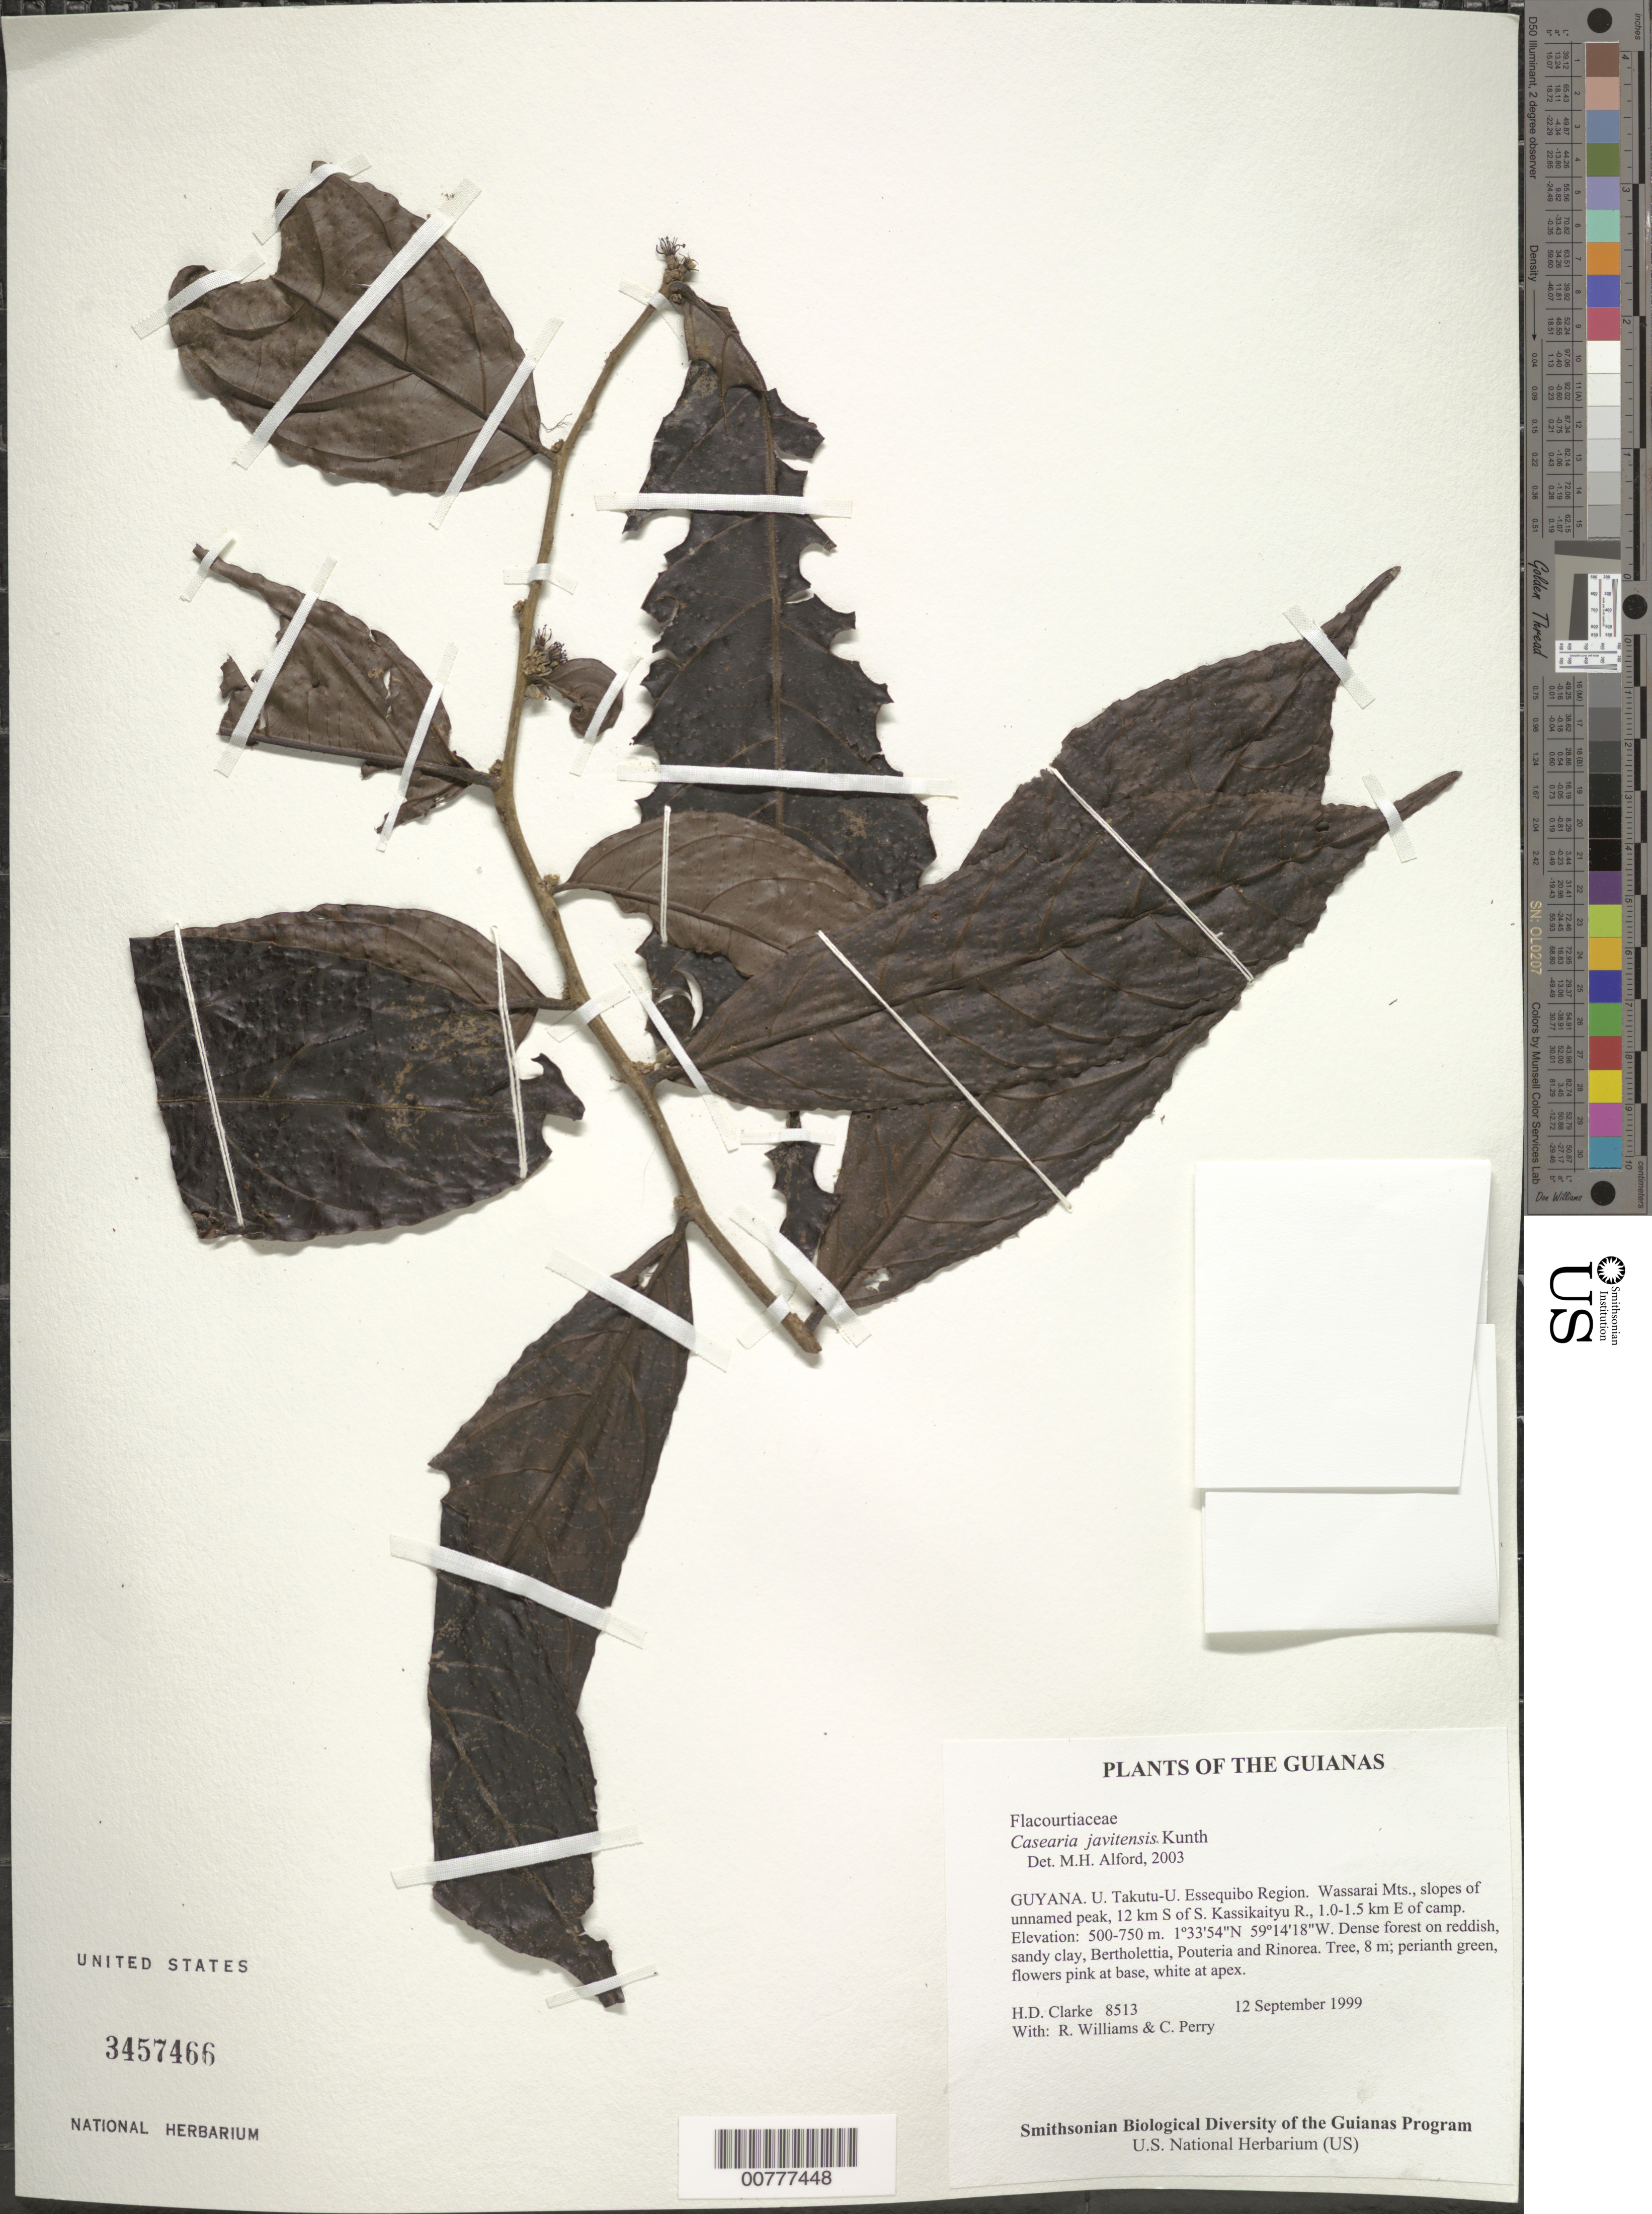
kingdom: Plantae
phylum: Tracheophyta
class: Magnoliopsida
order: Malpighiales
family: Salicaceae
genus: Piparea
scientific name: Piparea multiflora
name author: C.F. Gaertn.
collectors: H. D. Clarke, R. Williams & C. Perry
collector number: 8513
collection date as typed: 12 September 1999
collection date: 1999-09-12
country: Guyana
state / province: U. Takutu-U. Essequibo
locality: Wassarai Mts., slopes of unnamed peak, 12 km S of S. Kassikaityu R., 1.0-1.5 km E of camp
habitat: Dense forest on reddish, sandy clay, Bertholettia, Pouteria and Rinorea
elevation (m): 500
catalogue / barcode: US 3457466